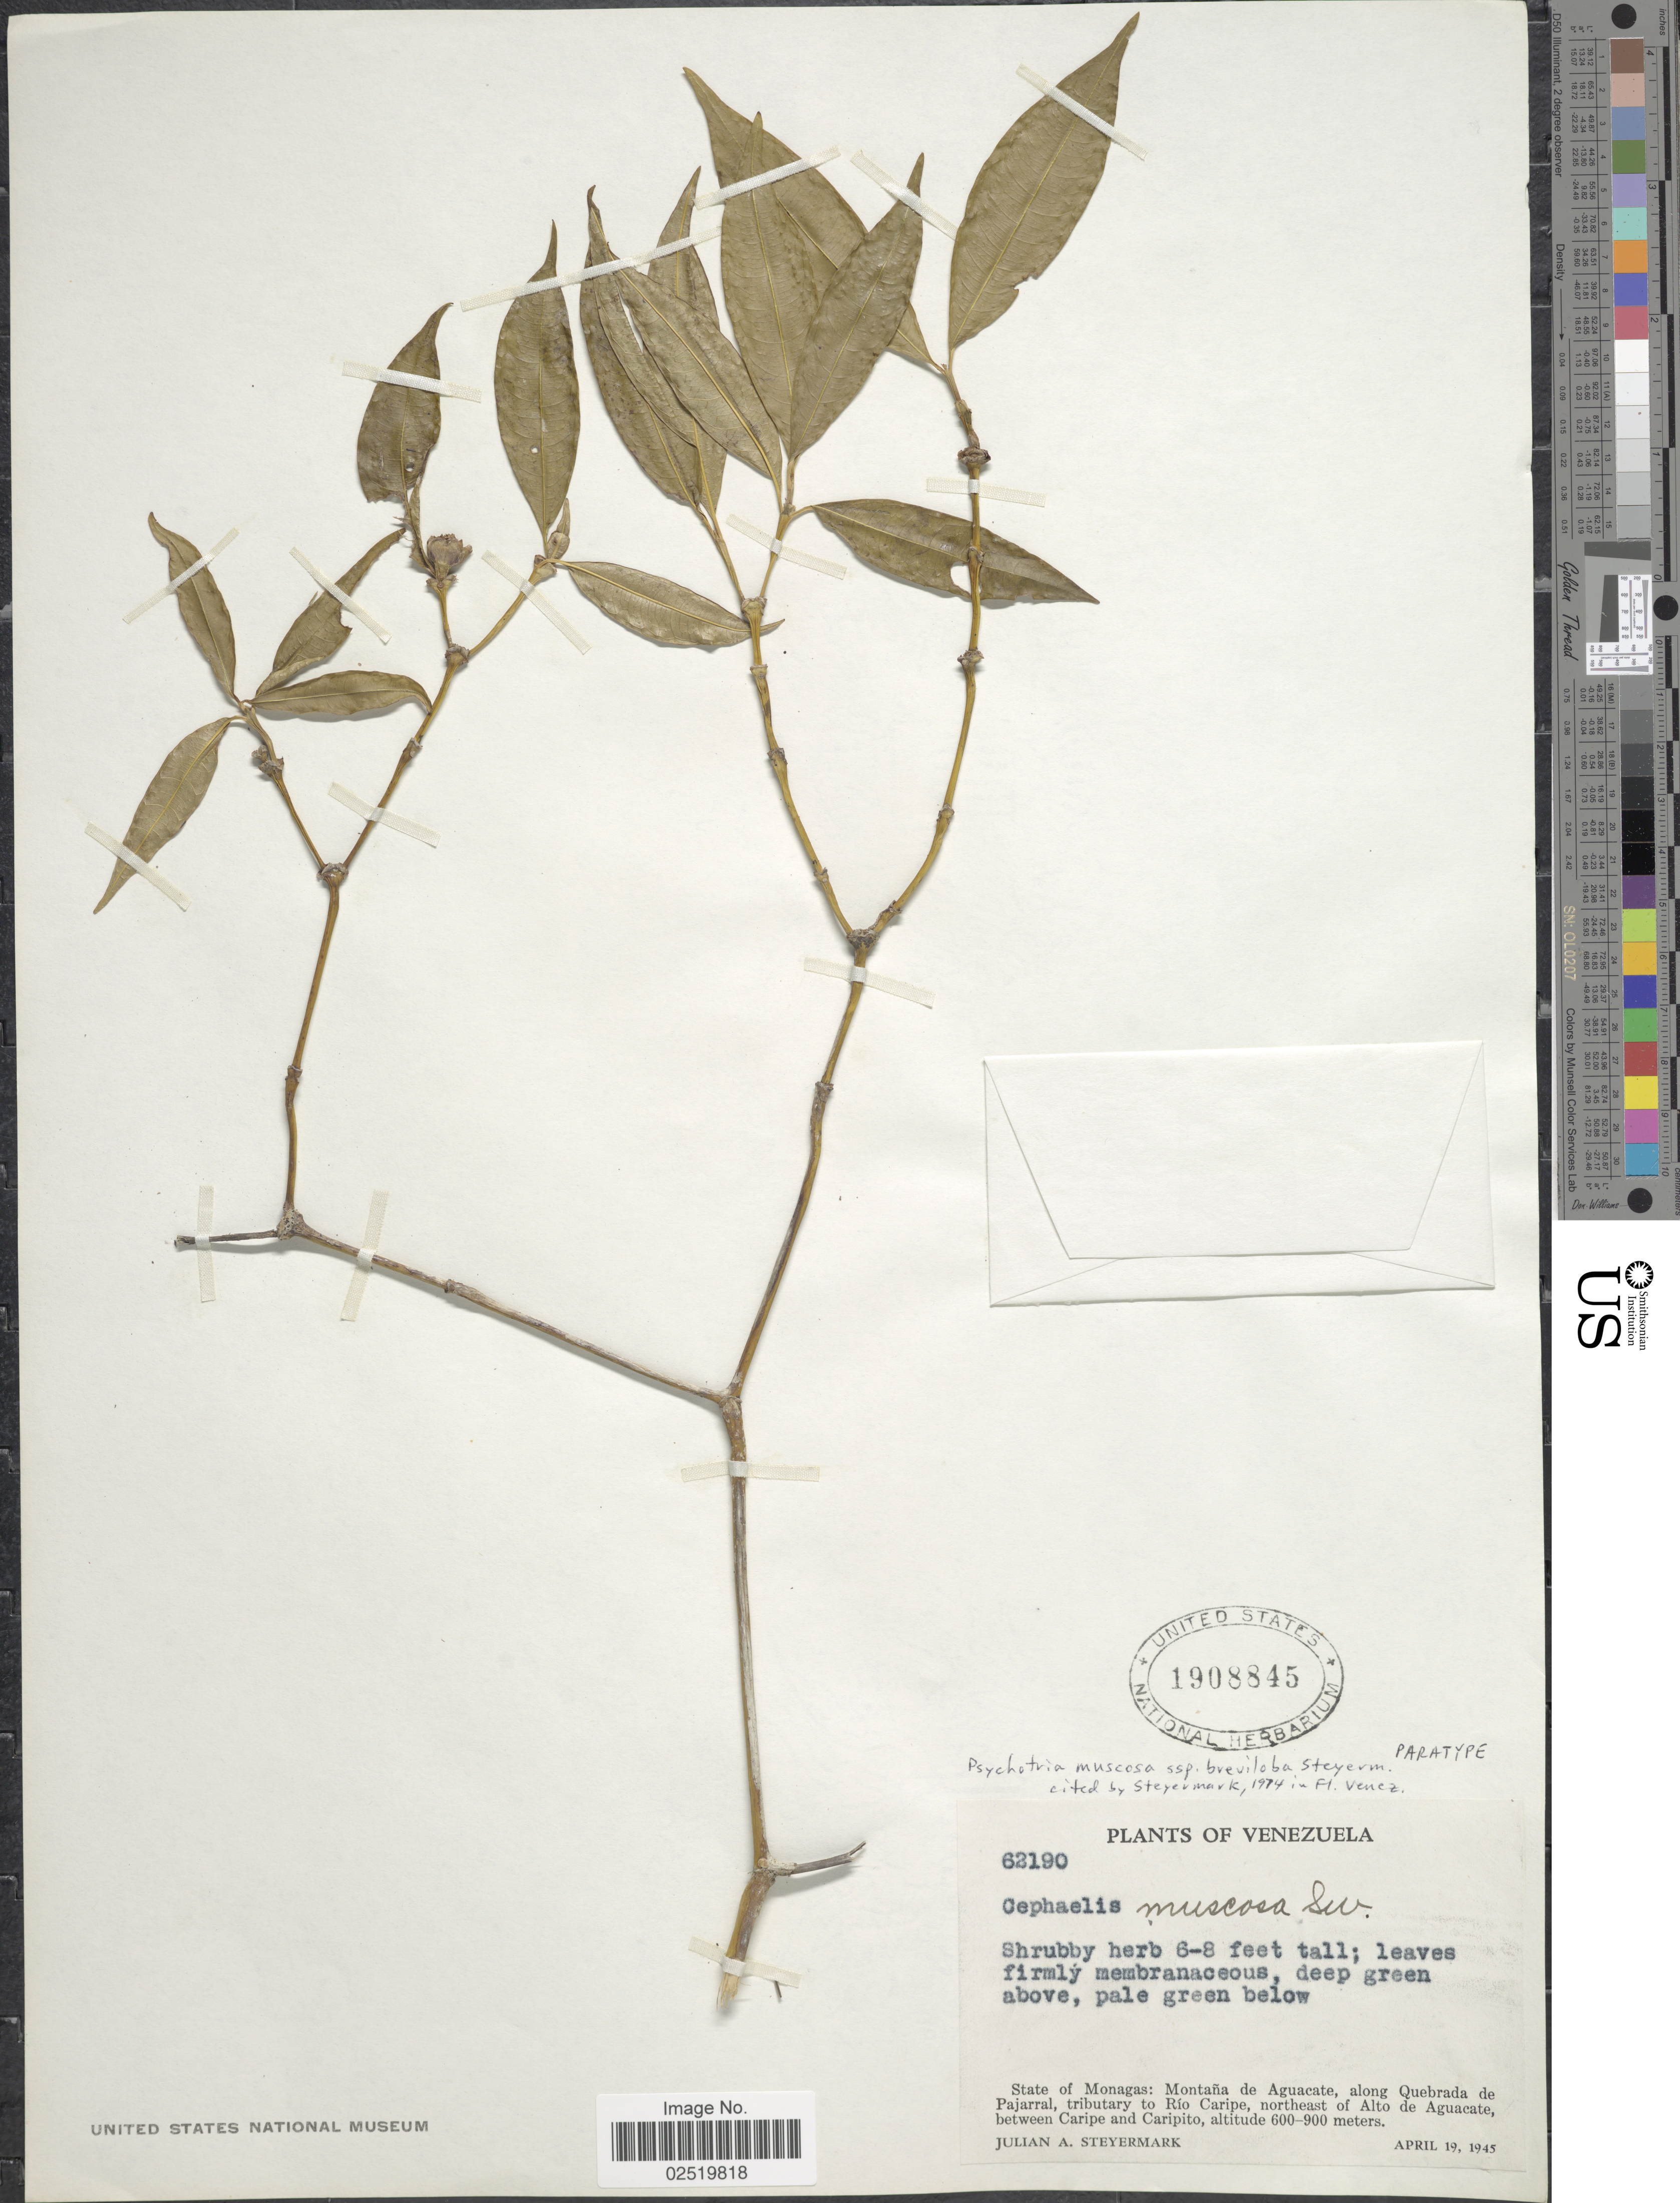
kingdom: Plantae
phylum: Tracheophyta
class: Magnoliopsida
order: Gentianales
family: Rubiaceae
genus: Psychotria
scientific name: Psychotria muscosa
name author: (Jacq.) Steyerm.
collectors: J. Steyermark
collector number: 62190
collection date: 1945-04-19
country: Venezuela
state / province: Monagas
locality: Montana de Agucate, along Quebrada de Pajaral, tributary to Rio Caripe, northeast of Alto de Aguacaste, between Caripe and Caripito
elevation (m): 600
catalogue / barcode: US 1908845